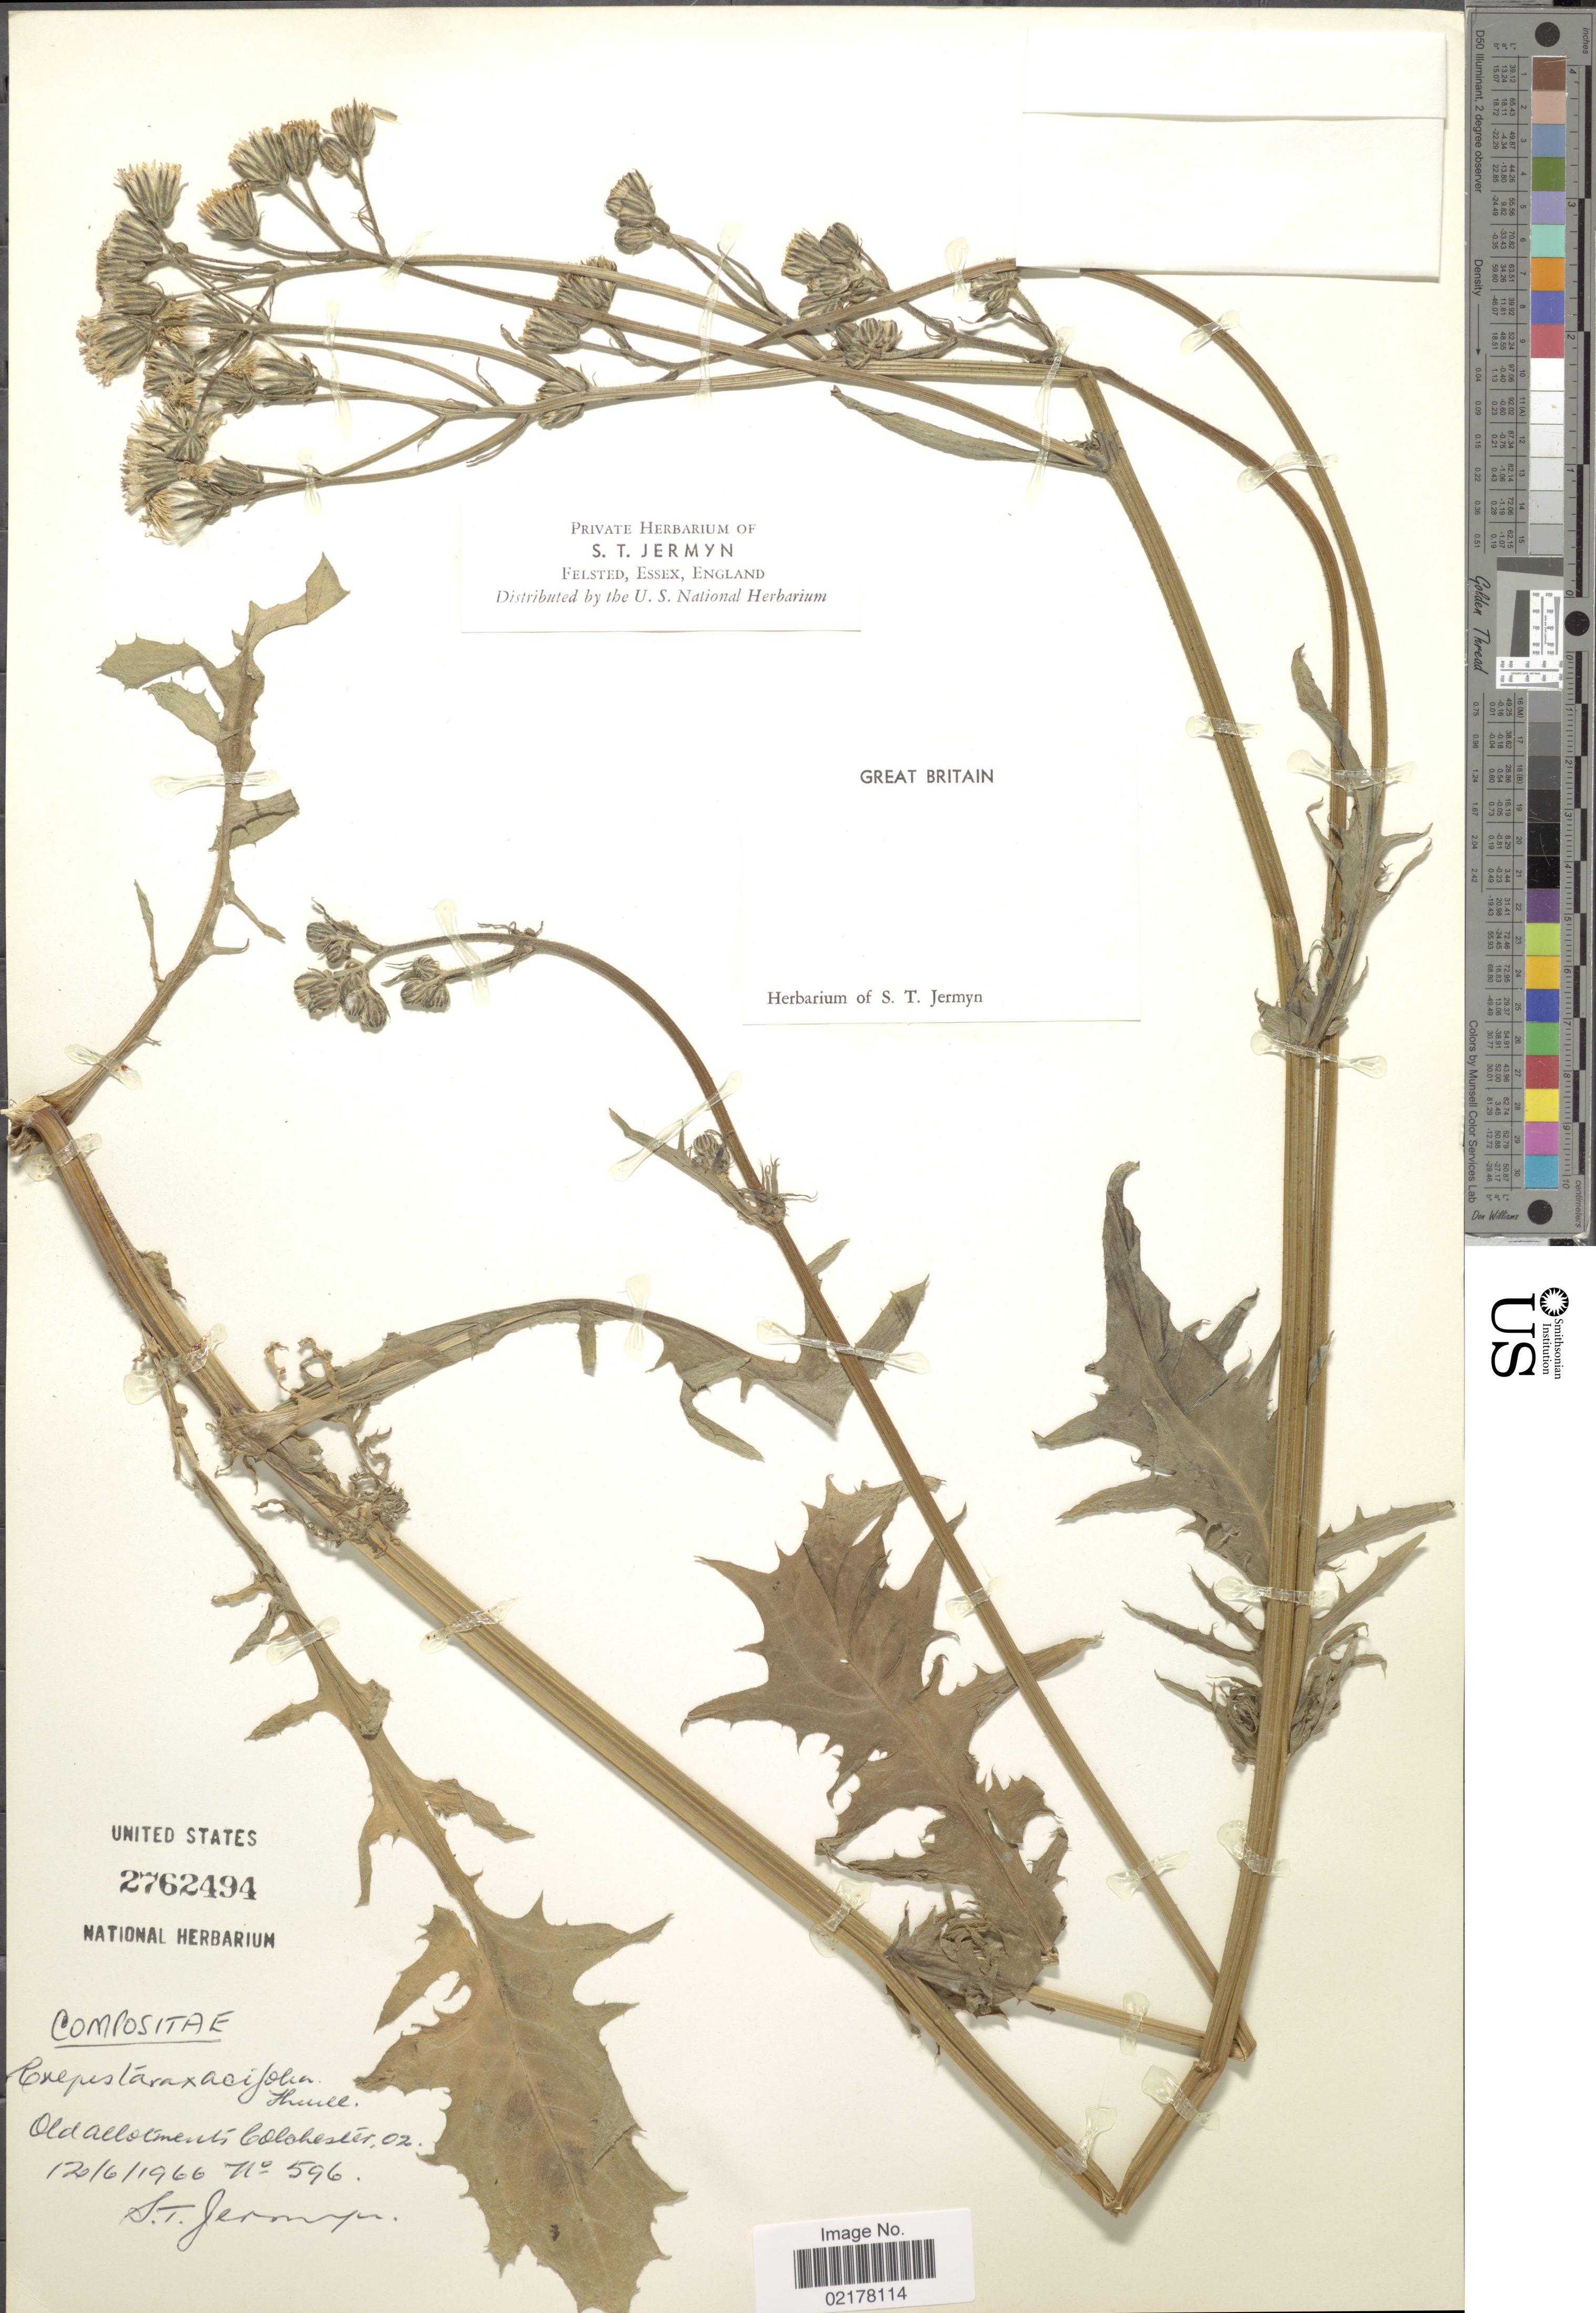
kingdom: Plantae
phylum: Tracheophyta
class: Magnoliopsida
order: Asterales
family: Asteraceae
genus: Crepis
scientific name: Crepis vesicaria subsp. taraxacifolia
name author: (Thuill.) Thell.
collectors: S. Jermyn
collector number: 596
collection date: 1966-06-12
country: United Kingdom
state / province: England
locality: Great Britain. Old Allotments Colchester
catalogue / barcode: US 2762494